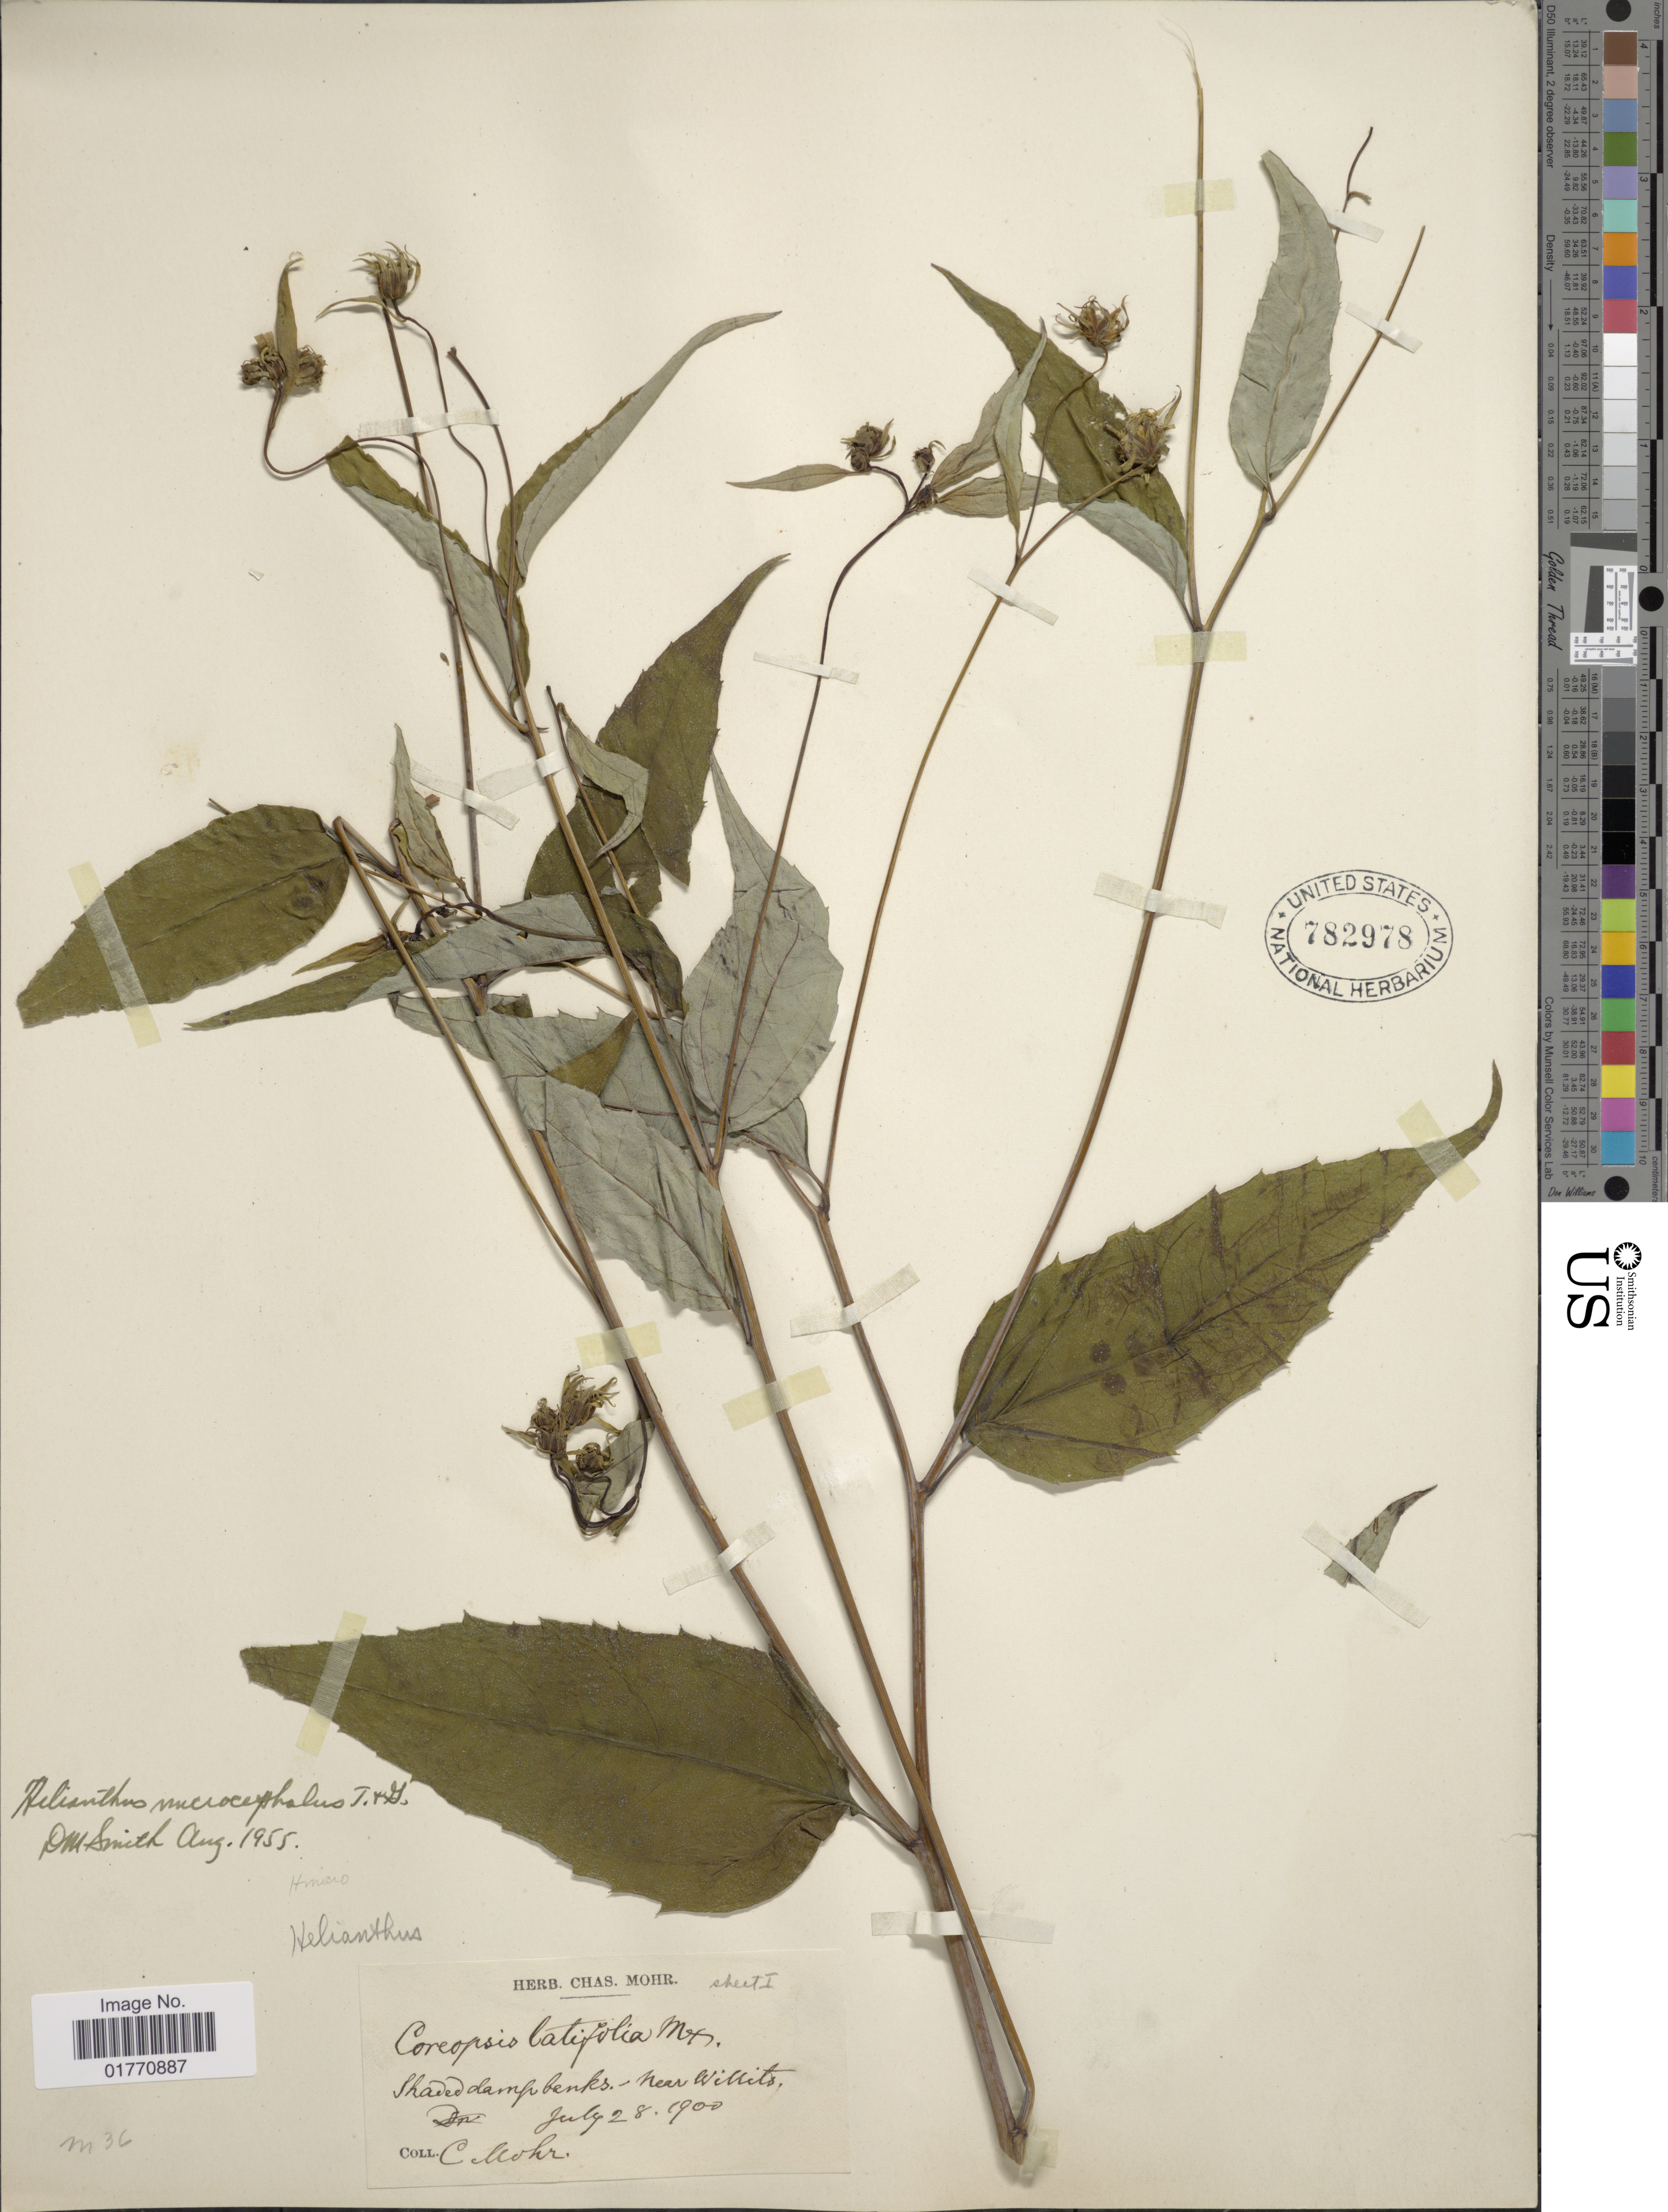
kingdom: Plantae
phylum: Tracheophyta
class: Magnoliopsida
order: Asterales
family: Asteraceae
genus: Helianthus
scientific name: Helianthus microcephalus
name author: Torr. & A. Gray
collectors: Mohr, C. T. (herbarium)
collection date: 1900-07-28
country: United States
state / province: California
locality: Shaded damp banks, near Willito.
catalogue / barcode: US 782978